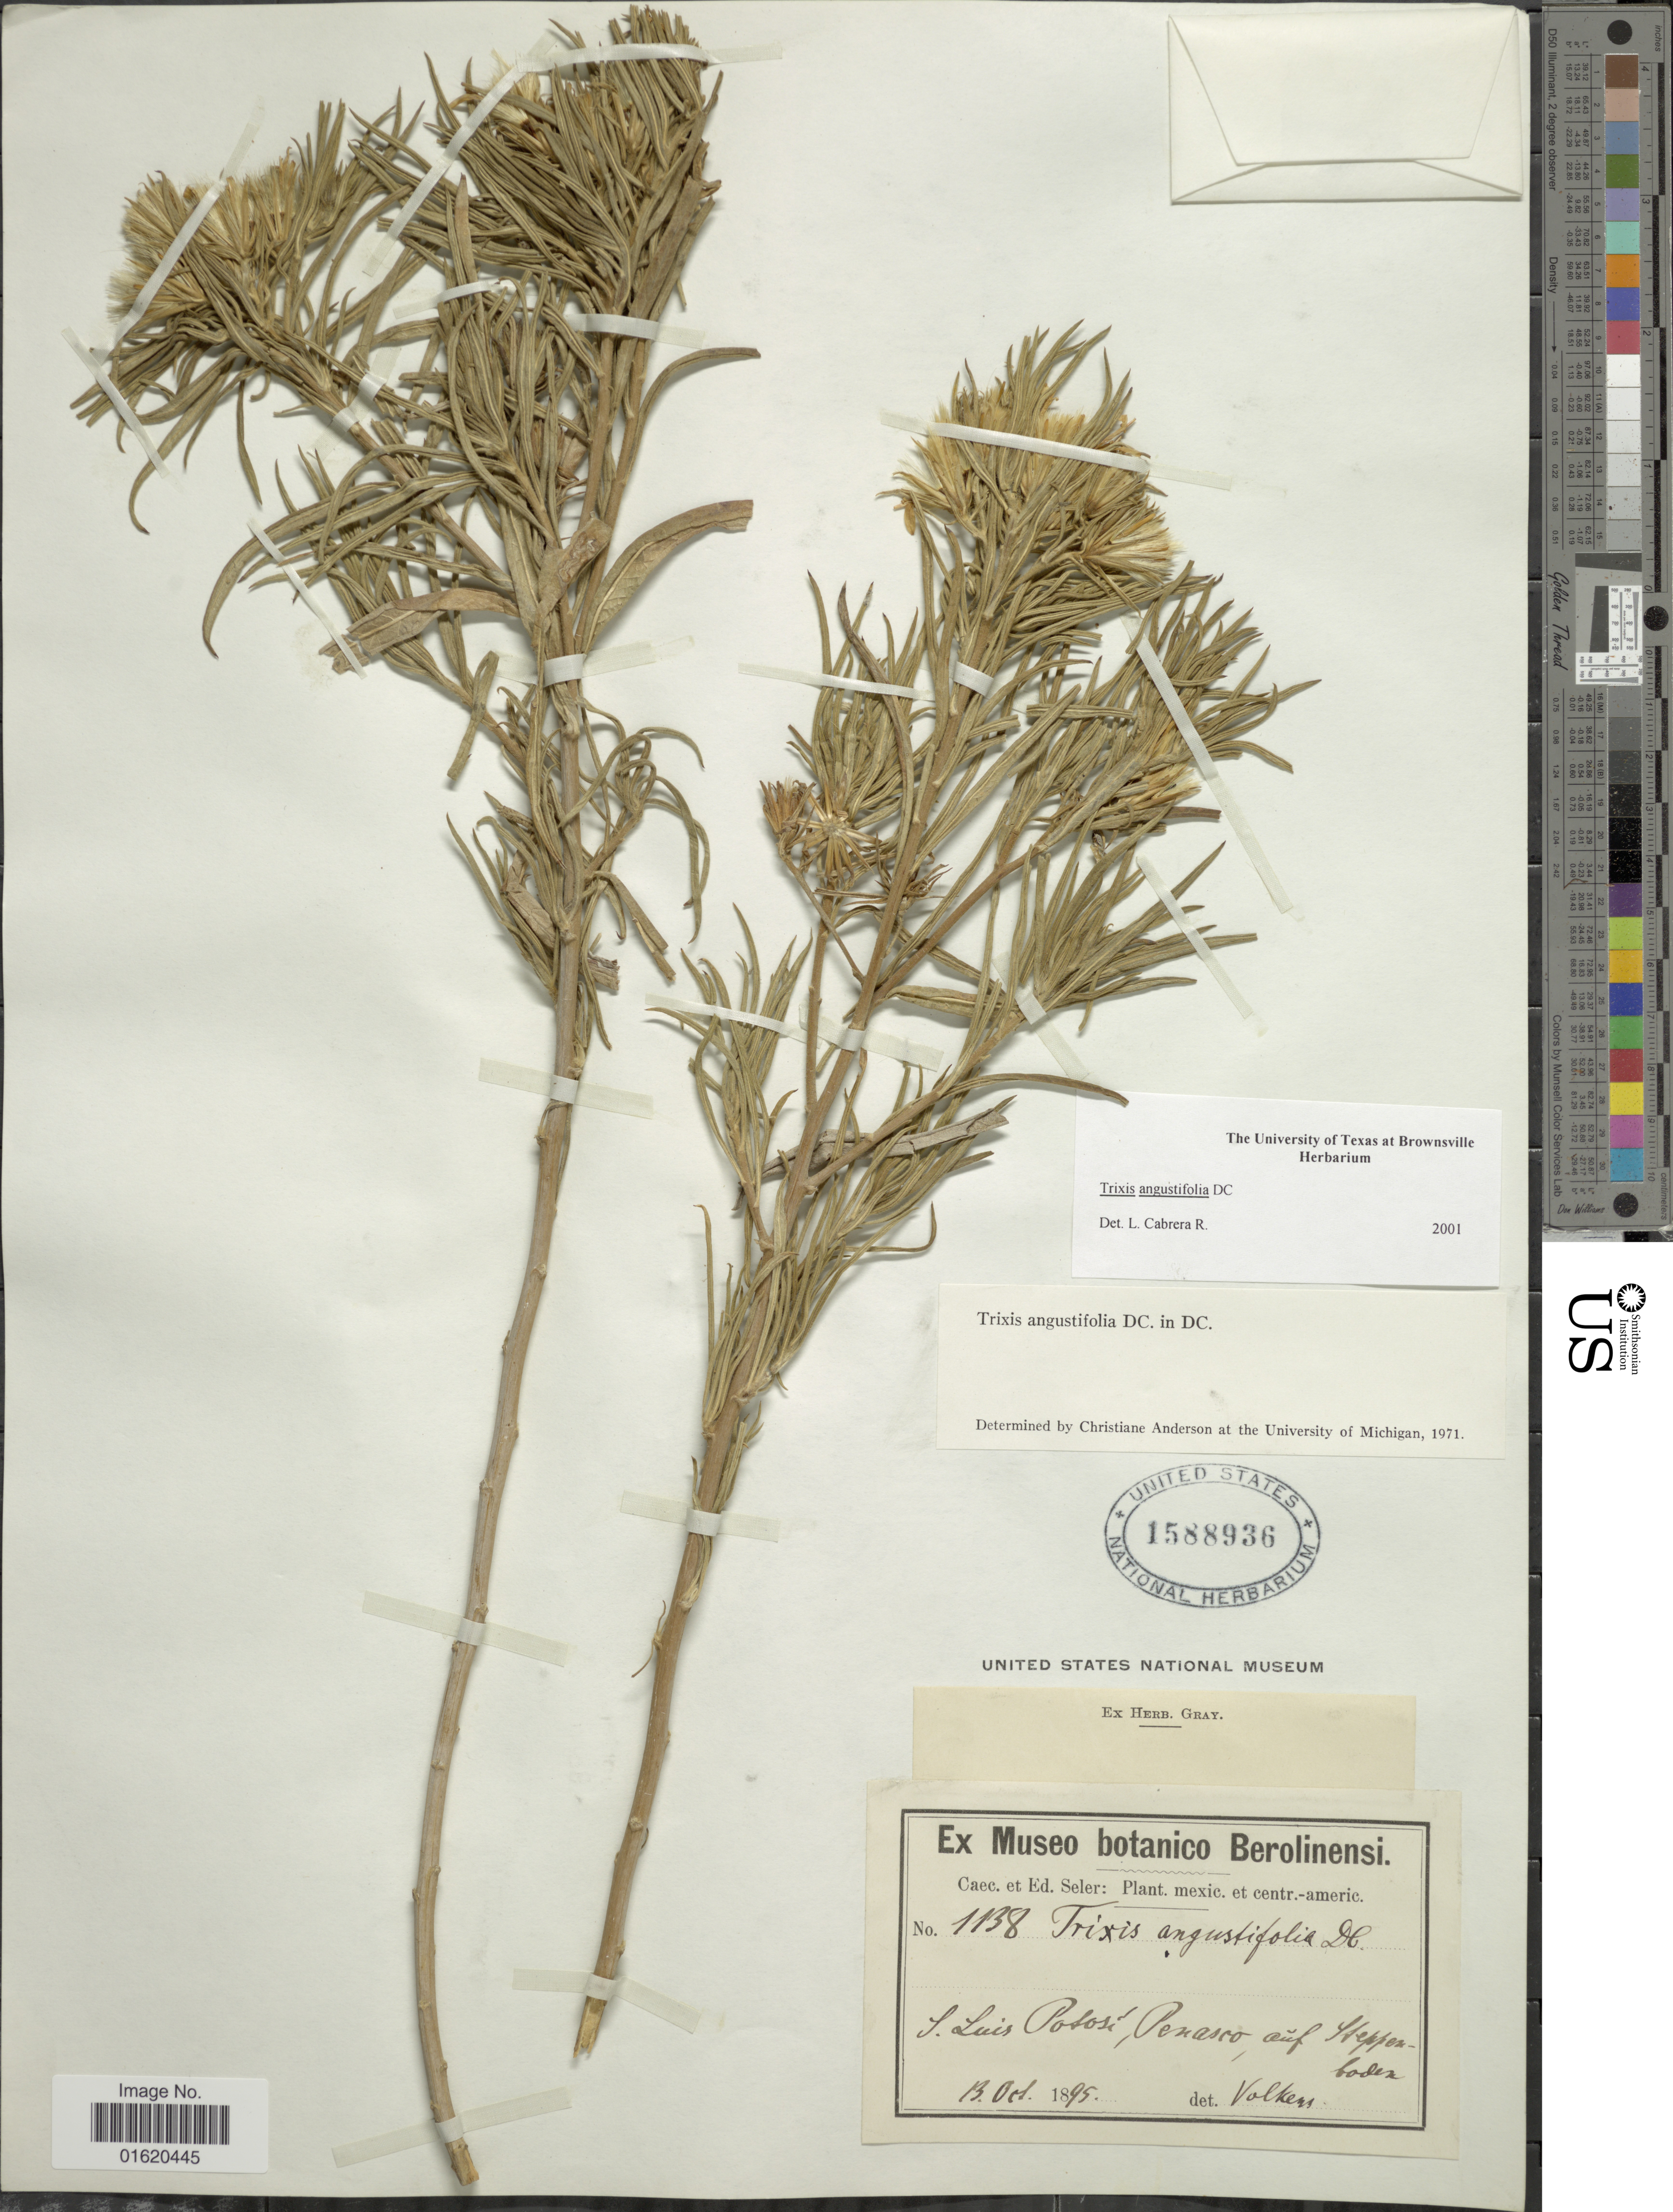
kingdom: Plantae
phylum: Tracheophyta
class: Magnoliopsida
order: Asterales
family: Asteraceae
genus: Trixis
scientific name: Trixis angustifolia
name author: DC.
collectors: ex Caec. et Ed Seler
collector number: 1138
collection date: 1895-10-13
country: Mexico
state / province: San Luis Potosí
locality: Penasco, auf Steppen-Codez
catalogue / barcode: US 1588936